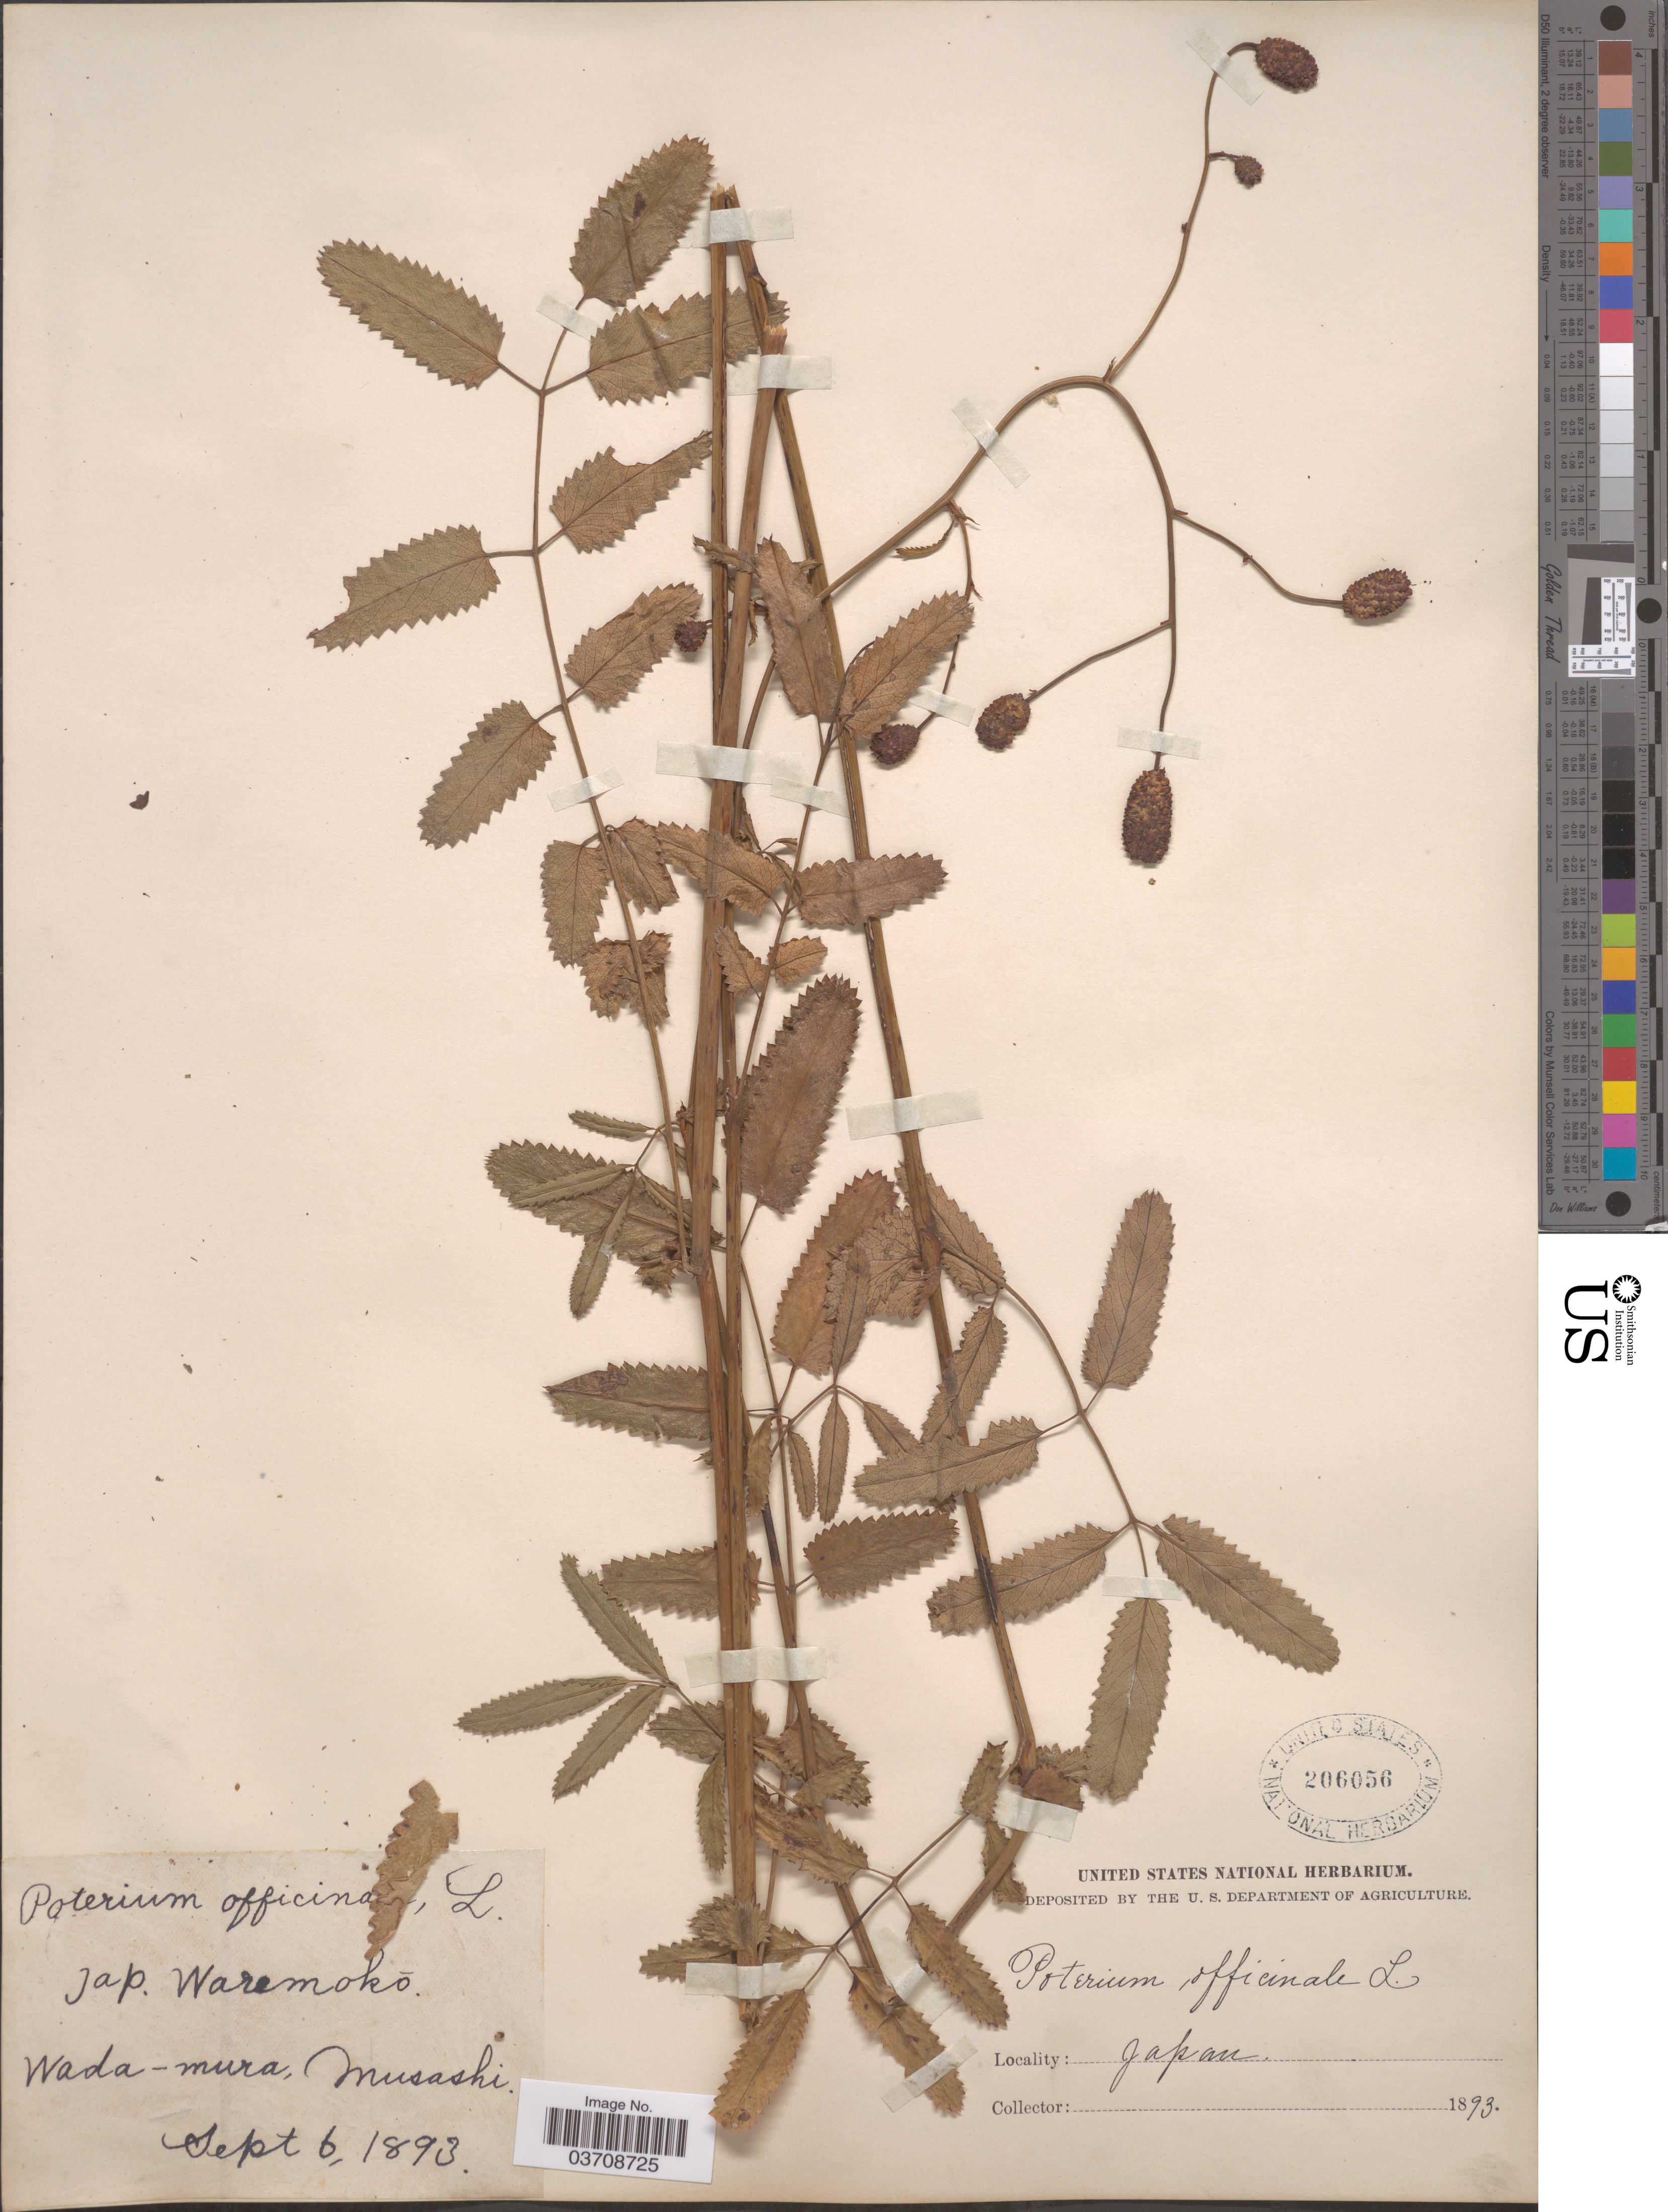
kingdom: Plantae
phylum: Tracheophyta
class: Magnoliopsida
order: Rosales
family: Rosaceae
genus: Sanguisorba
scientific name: Sanguisorba officinalis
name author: L.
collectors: ex herb. United States National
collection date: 1893-09-06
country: Japan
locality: Wada-mura, Musashi.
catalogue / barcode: US 206056